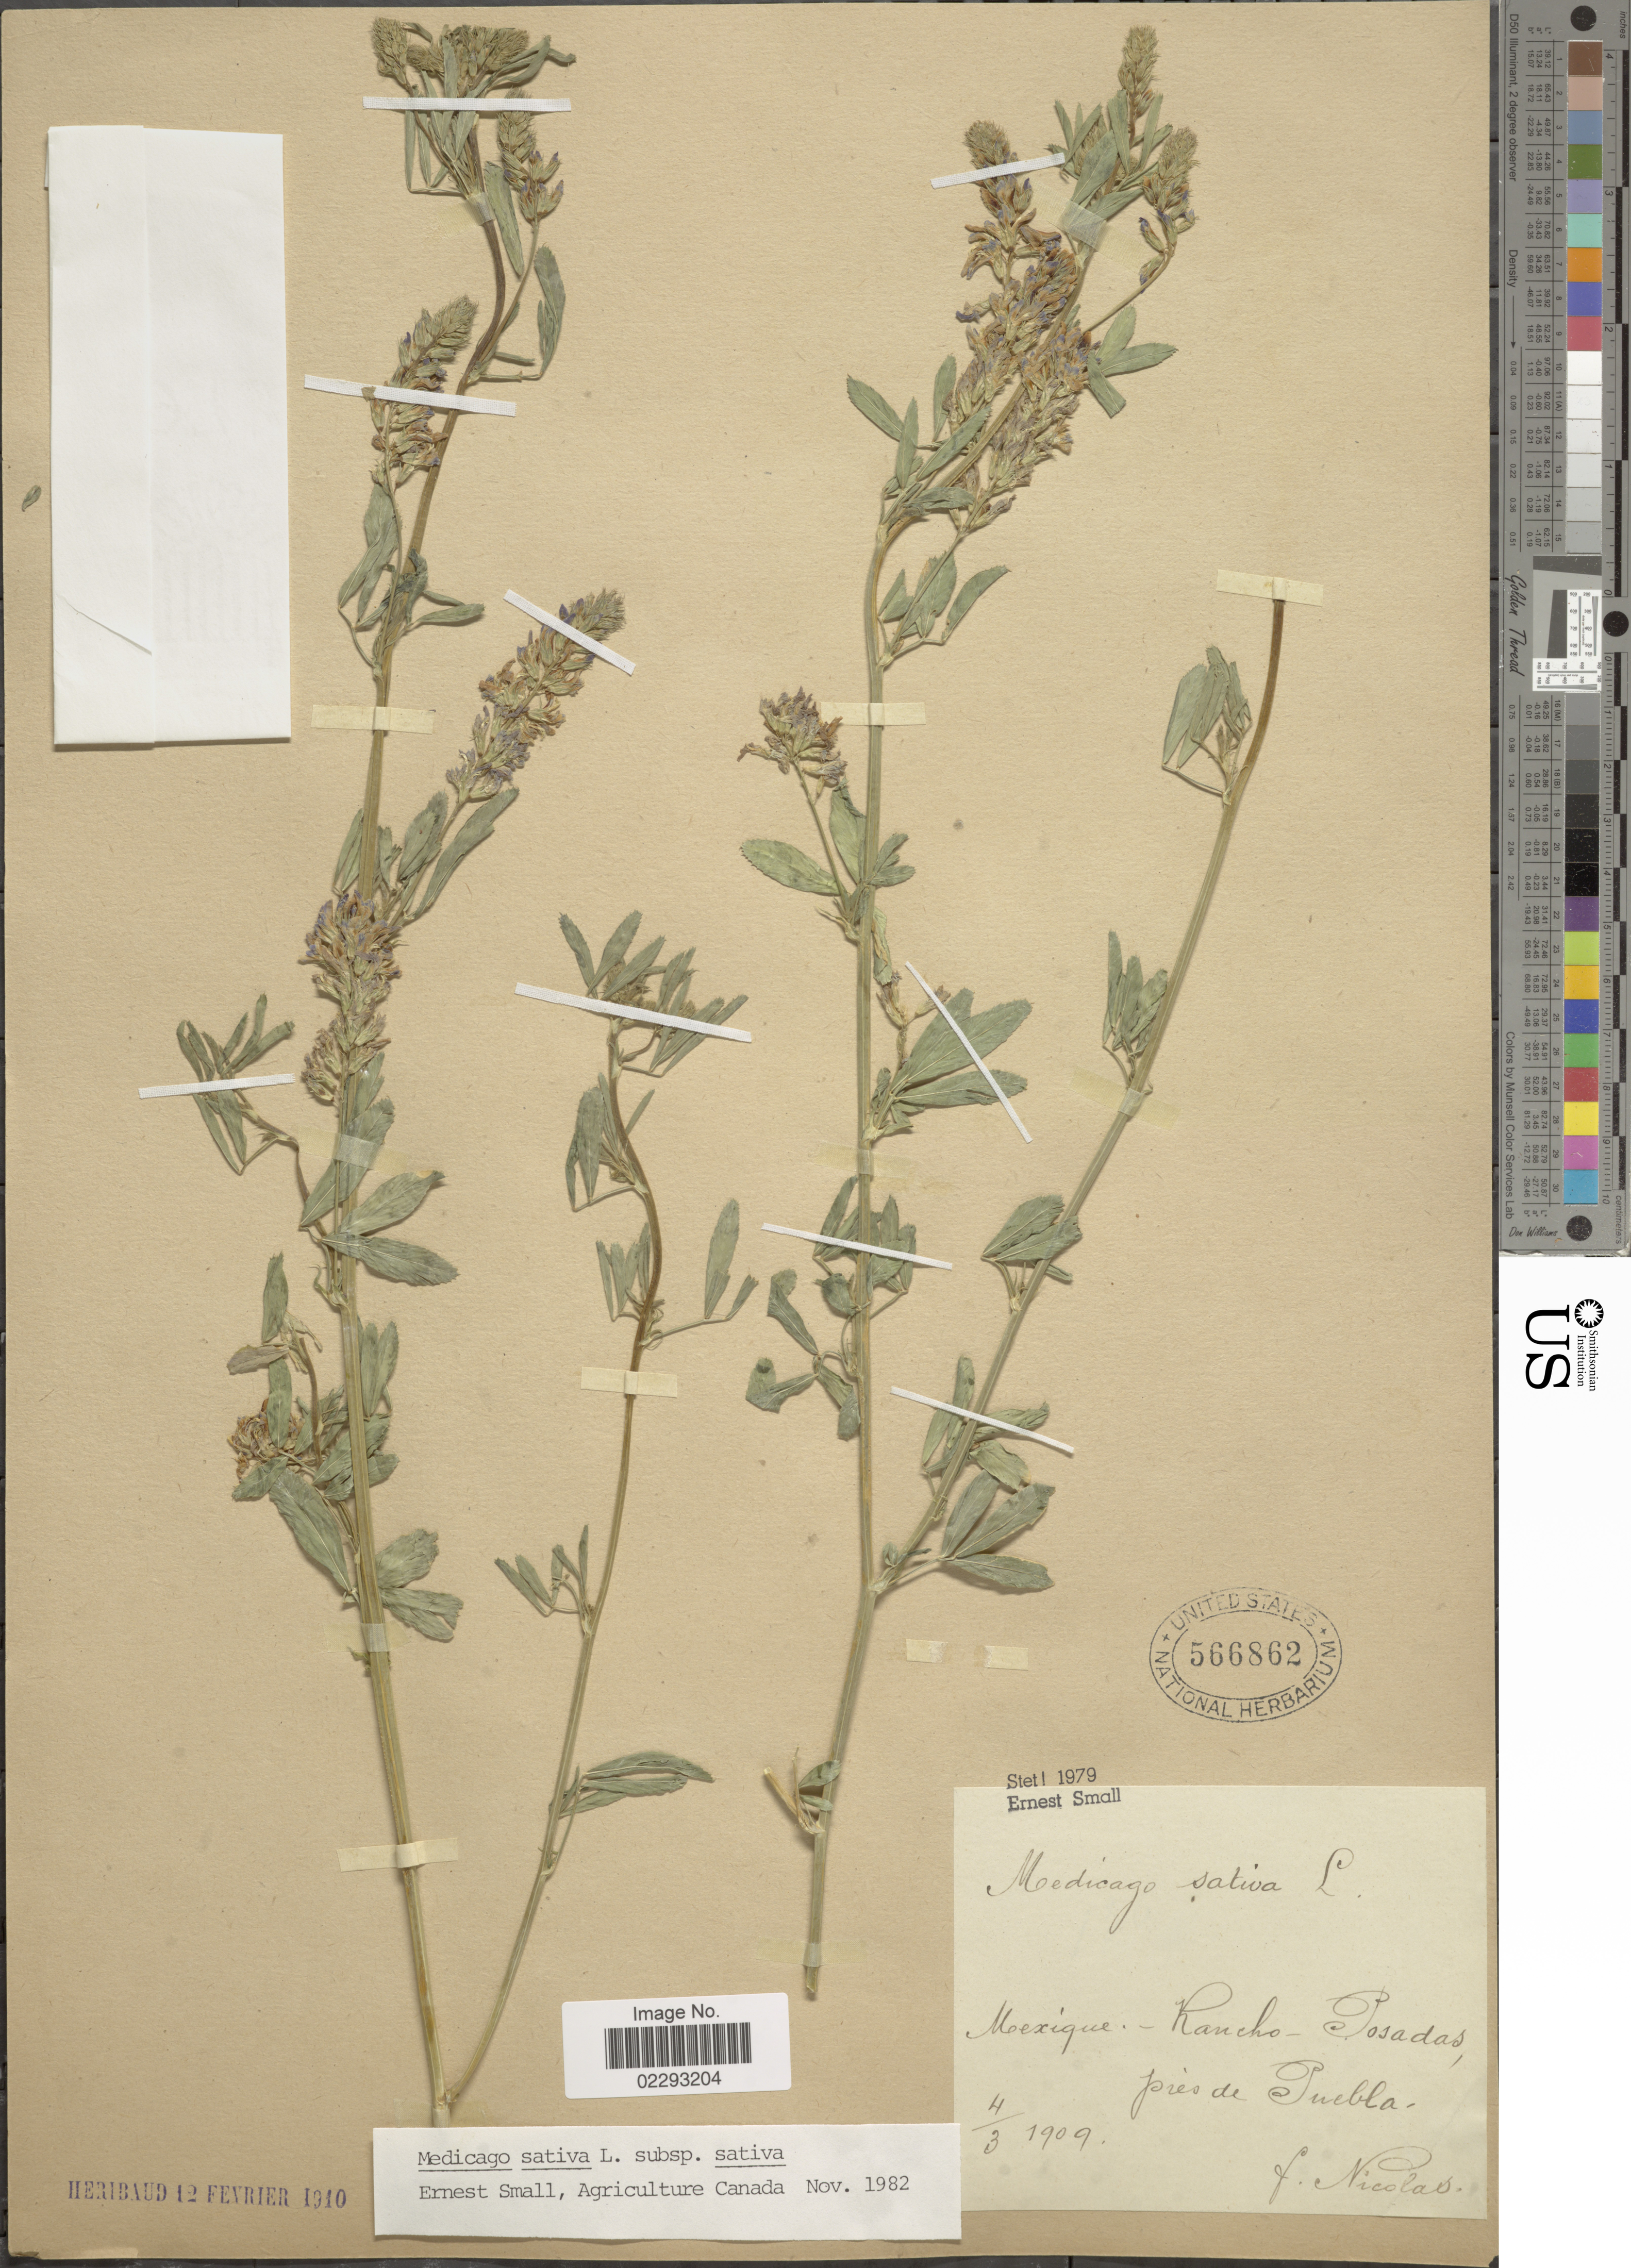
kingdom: Plantae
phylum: Tracheophyta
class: Magnoliopsida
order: Fabales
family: Fabaceae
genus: Medicago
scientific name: Medicago sativa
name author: L.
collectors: Bro. Nicolas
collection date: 1909-03-04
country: Mexico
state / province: Puebla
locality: Rancho, Posadas, prés de Puebla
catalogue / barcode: US 566862